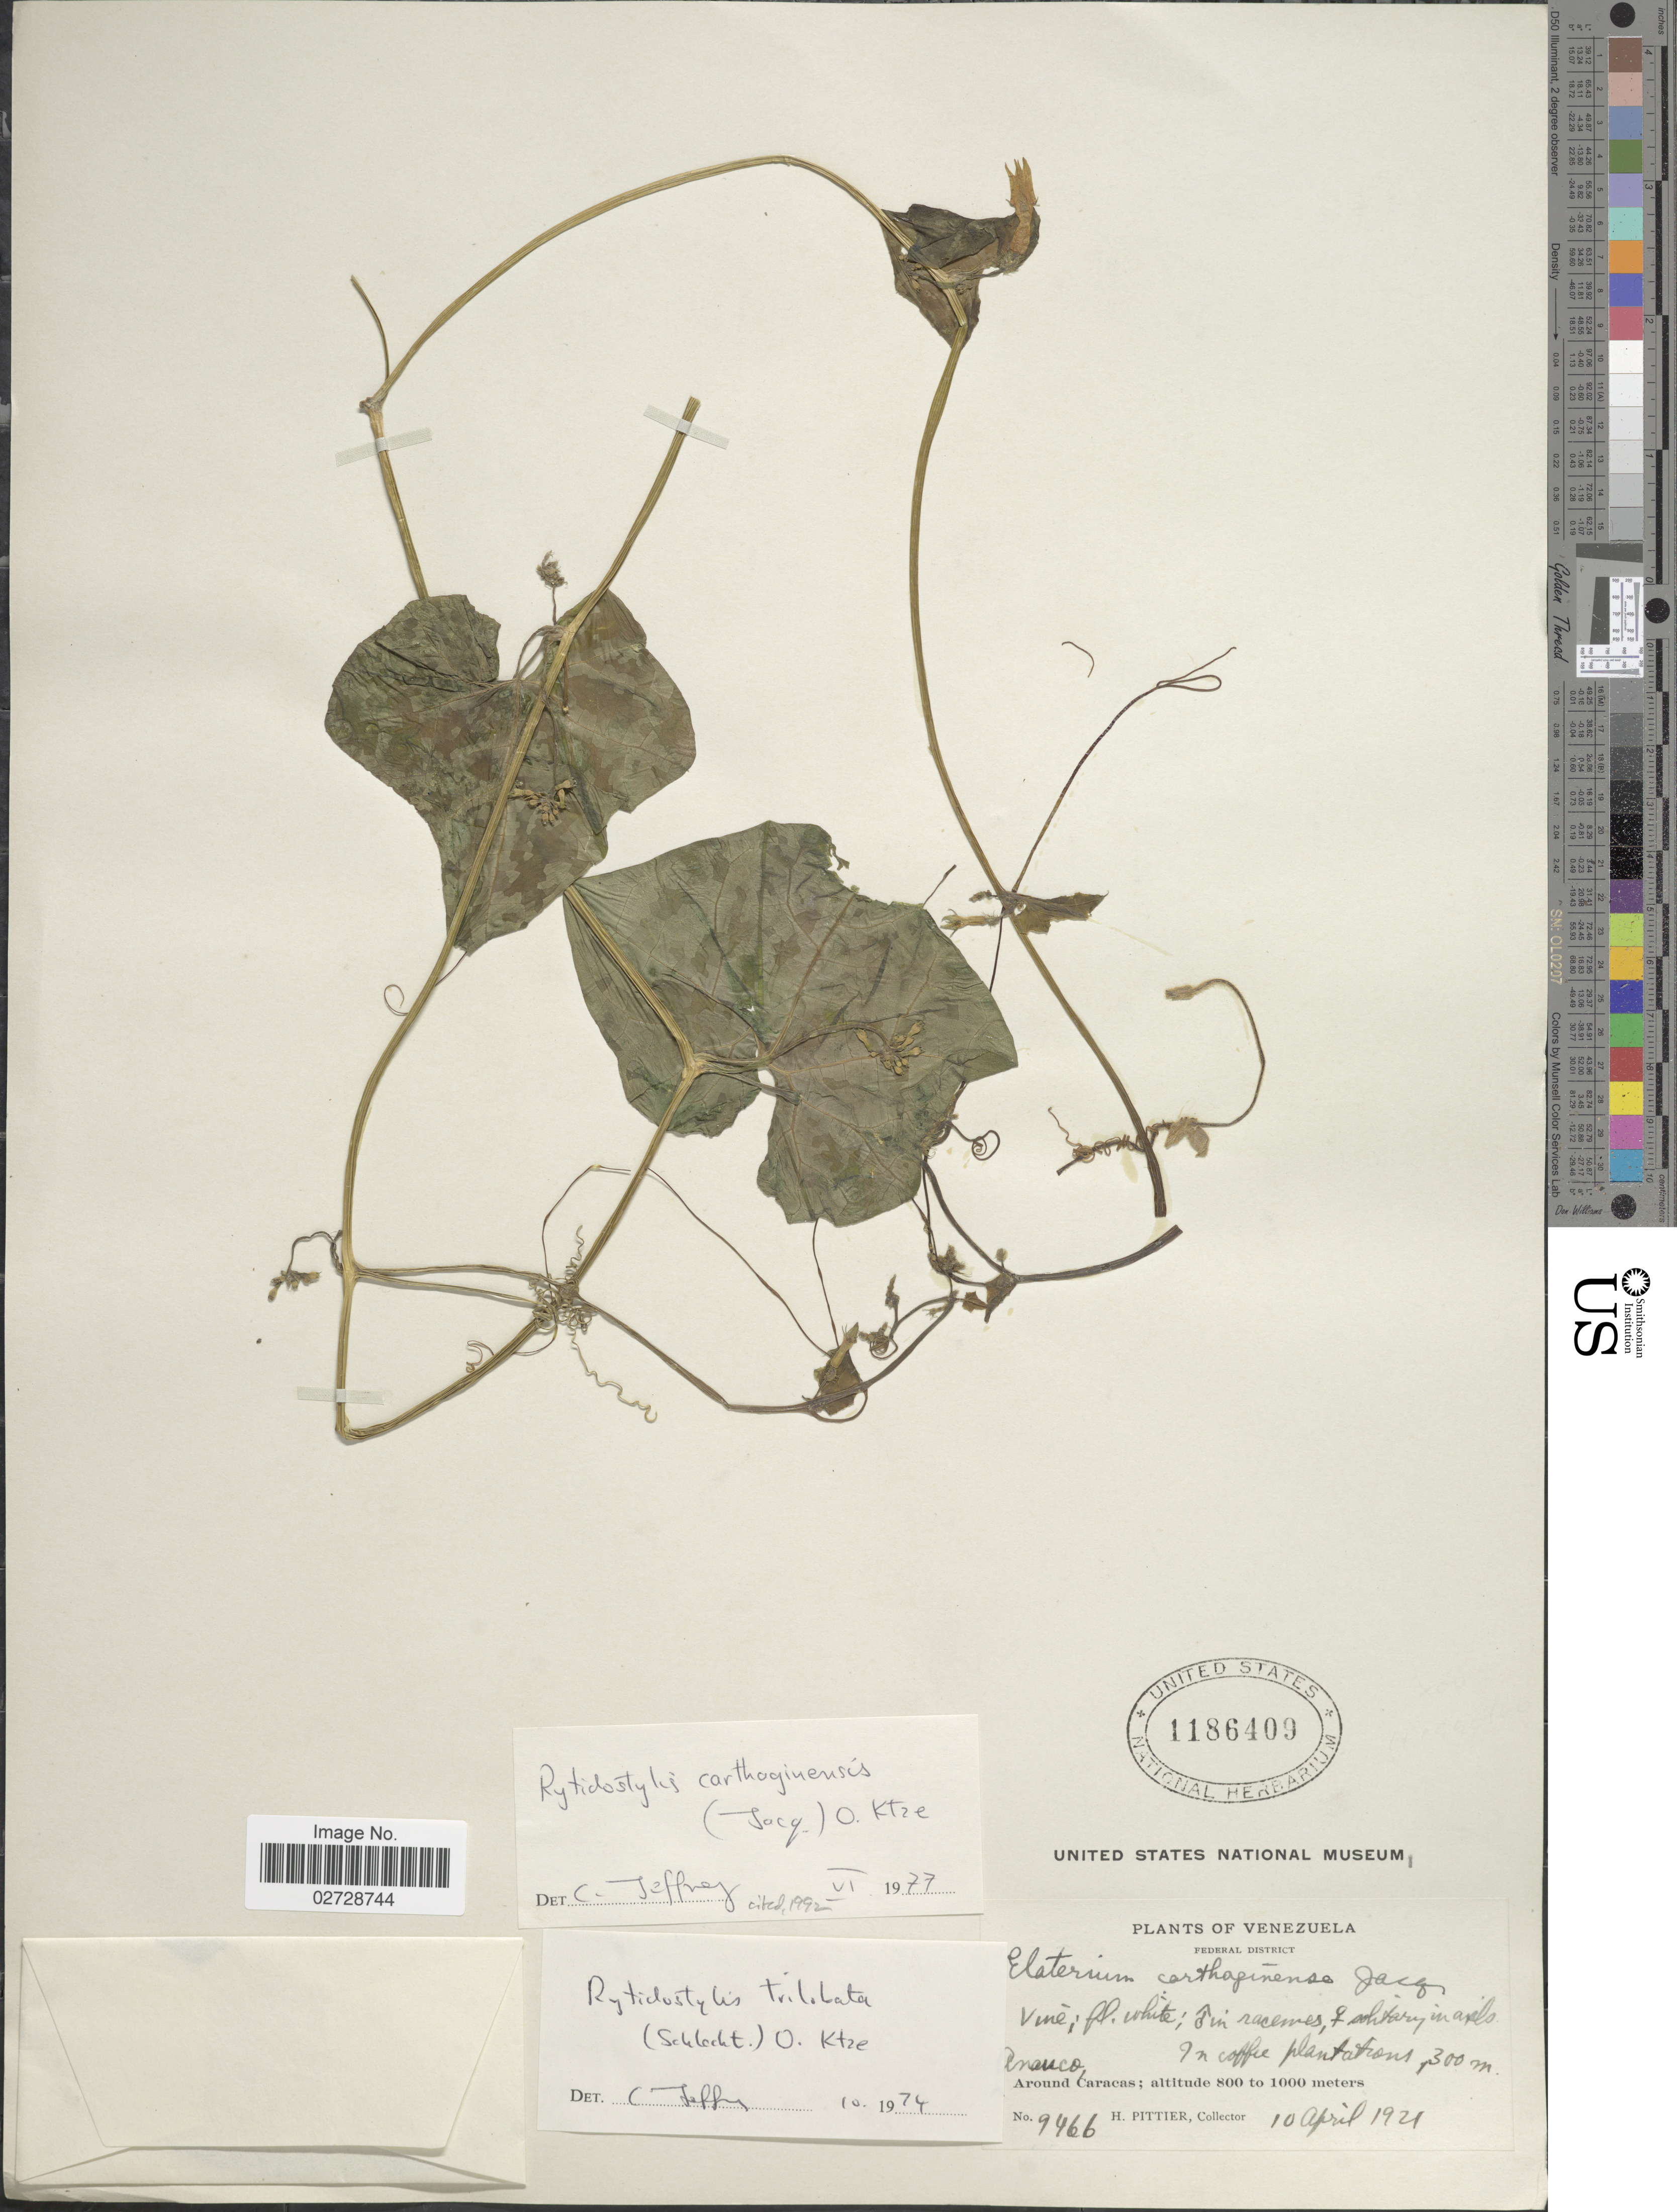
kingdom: Plantae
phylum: Tracheophyta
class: Magnoliopsida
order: Cucurbitales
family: Cucurbitaceae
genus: Cyclanthera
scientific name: Cyclanthera carthagenensis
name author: (Jacq.) H. Schaef. & S.S. Renner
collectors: H. F. Pittier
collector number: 9466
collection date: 1921-04-10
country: Venezuela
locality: Federal District. Anauco. In coffe plantations. Around Caracas.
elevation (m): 300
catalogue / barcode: US 1186409